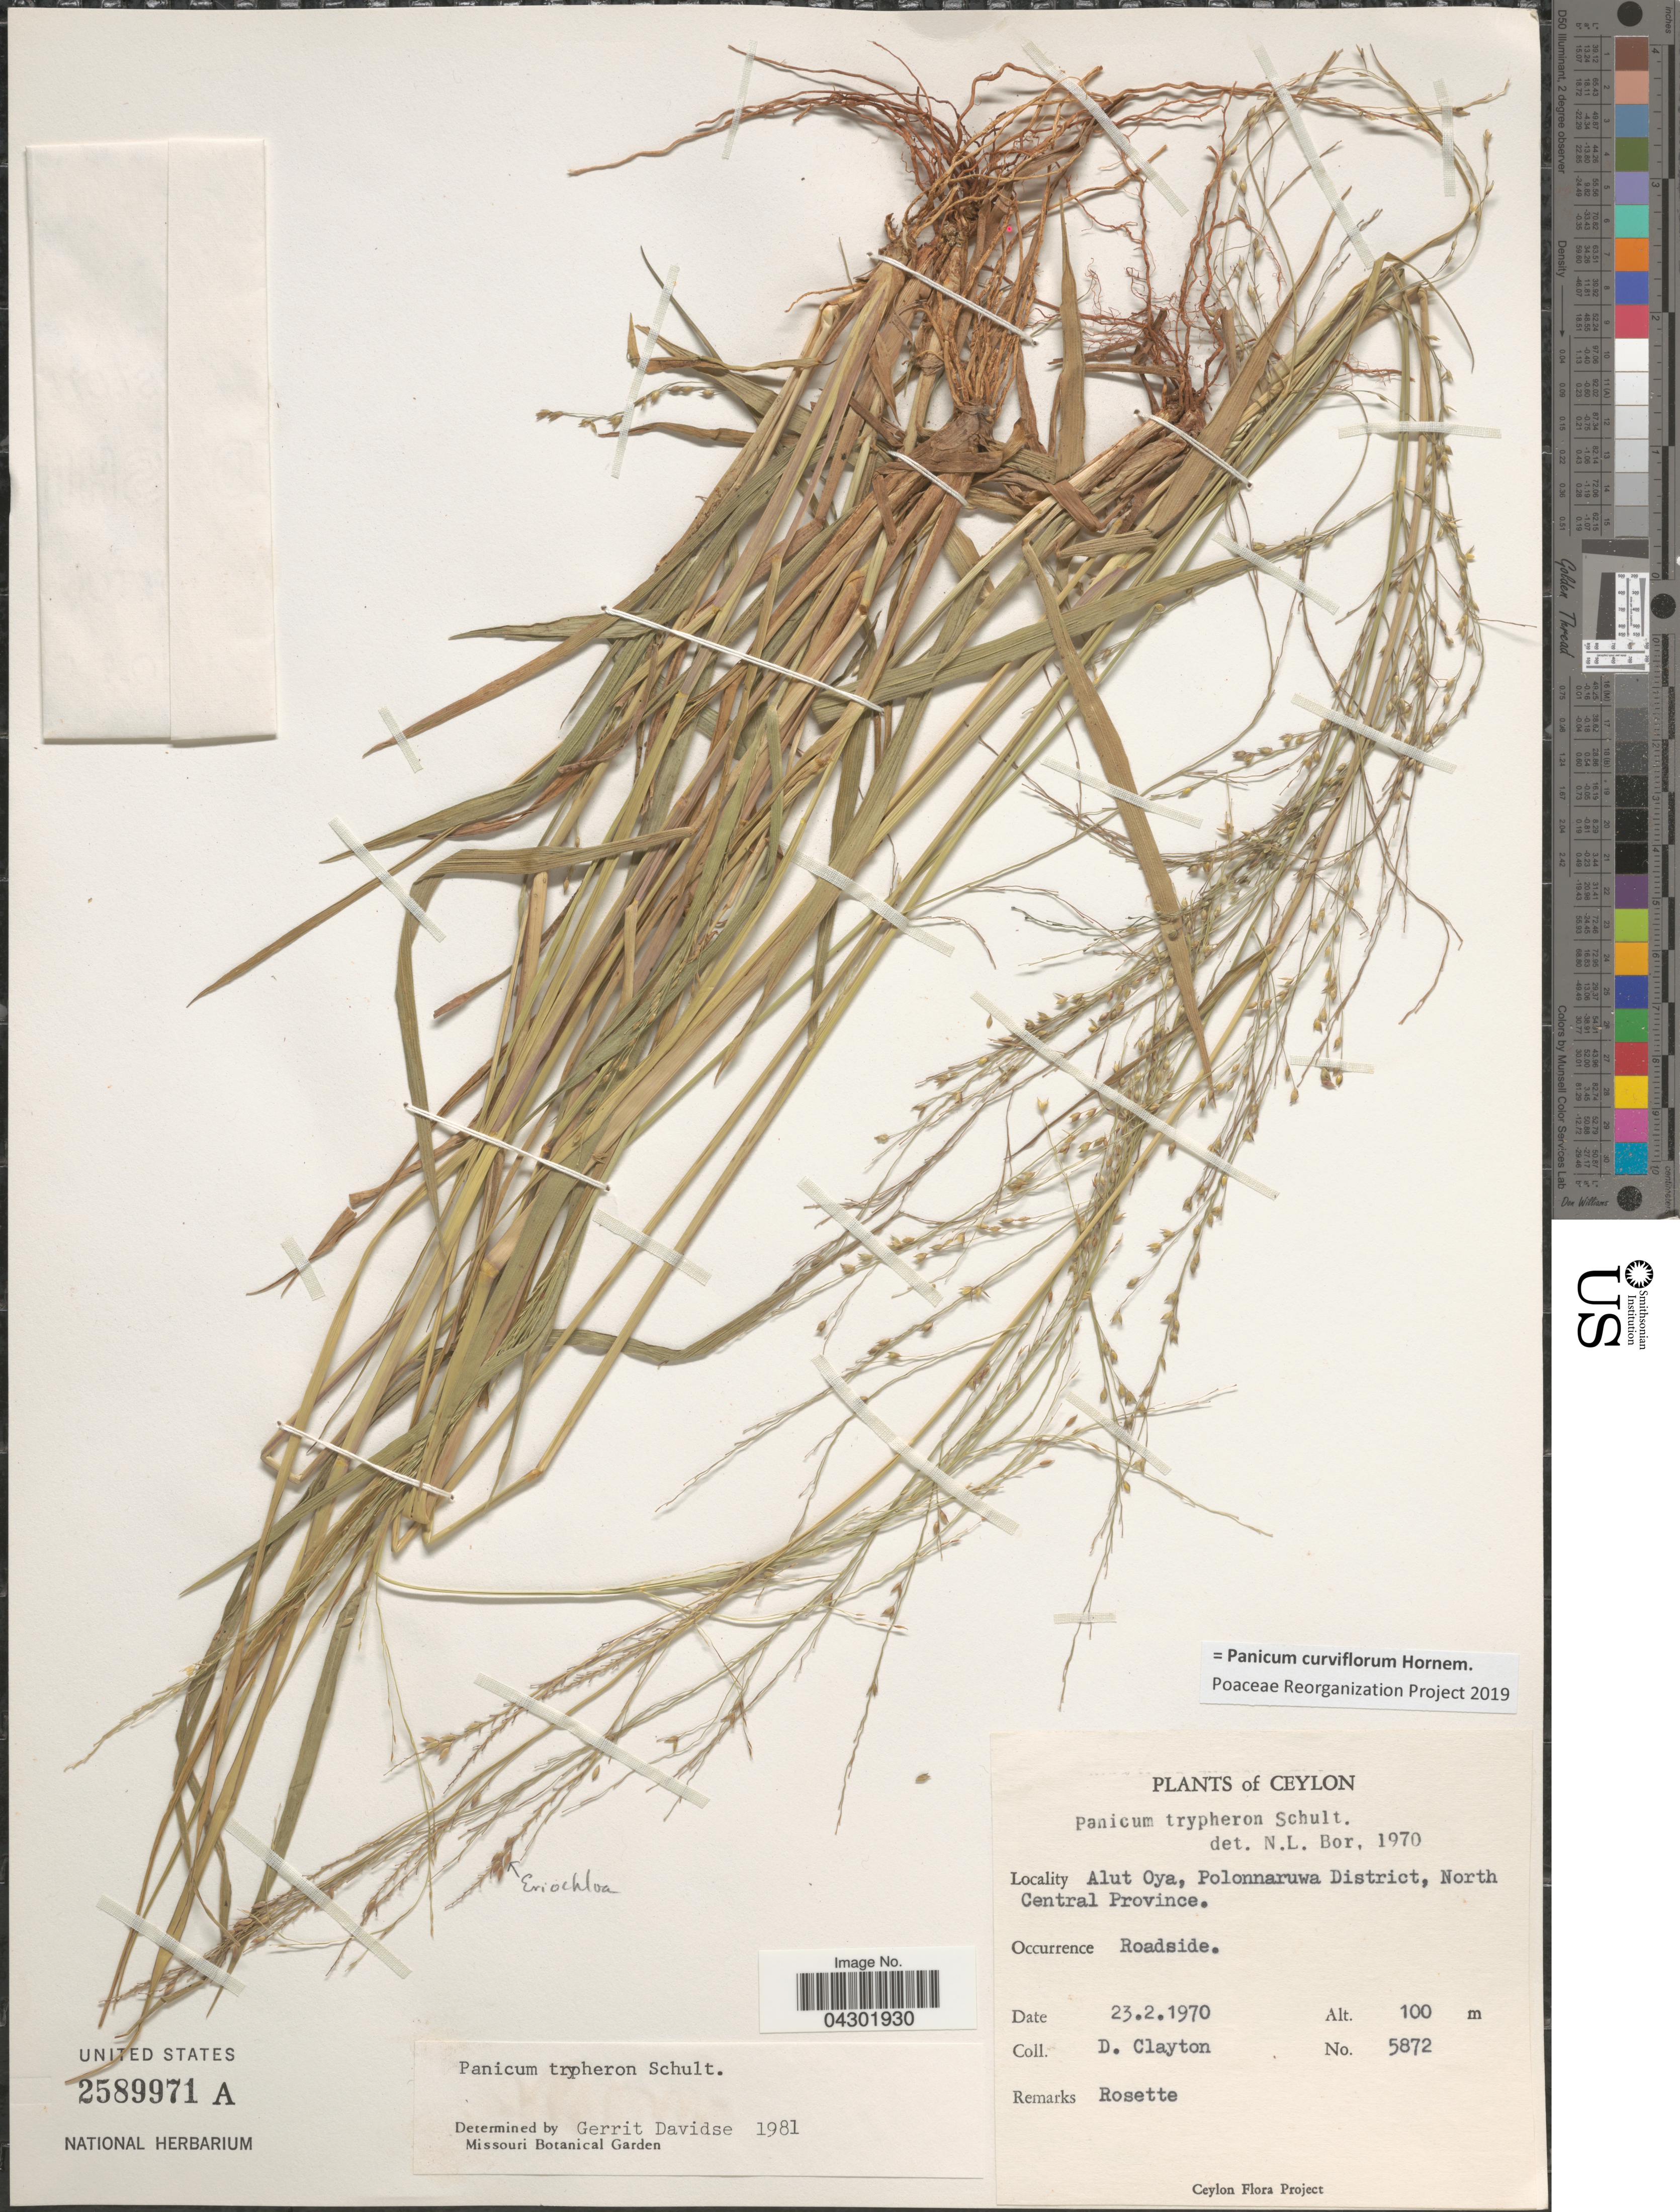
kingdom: Plantae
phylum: Tracheophyta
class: Liliopsida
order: Poales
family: Poaceae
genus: Panicum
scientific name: Panicum curviflorum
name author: Hornem.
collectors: D. Clayton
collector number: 5867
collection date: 1970-02-23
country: Sri Lanka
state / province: North Central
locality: Ceylon. Alut Oya, Polonnaruwa District, North Central Province. Roadside. Rosette.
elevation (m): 100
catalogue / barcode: US 2589971A